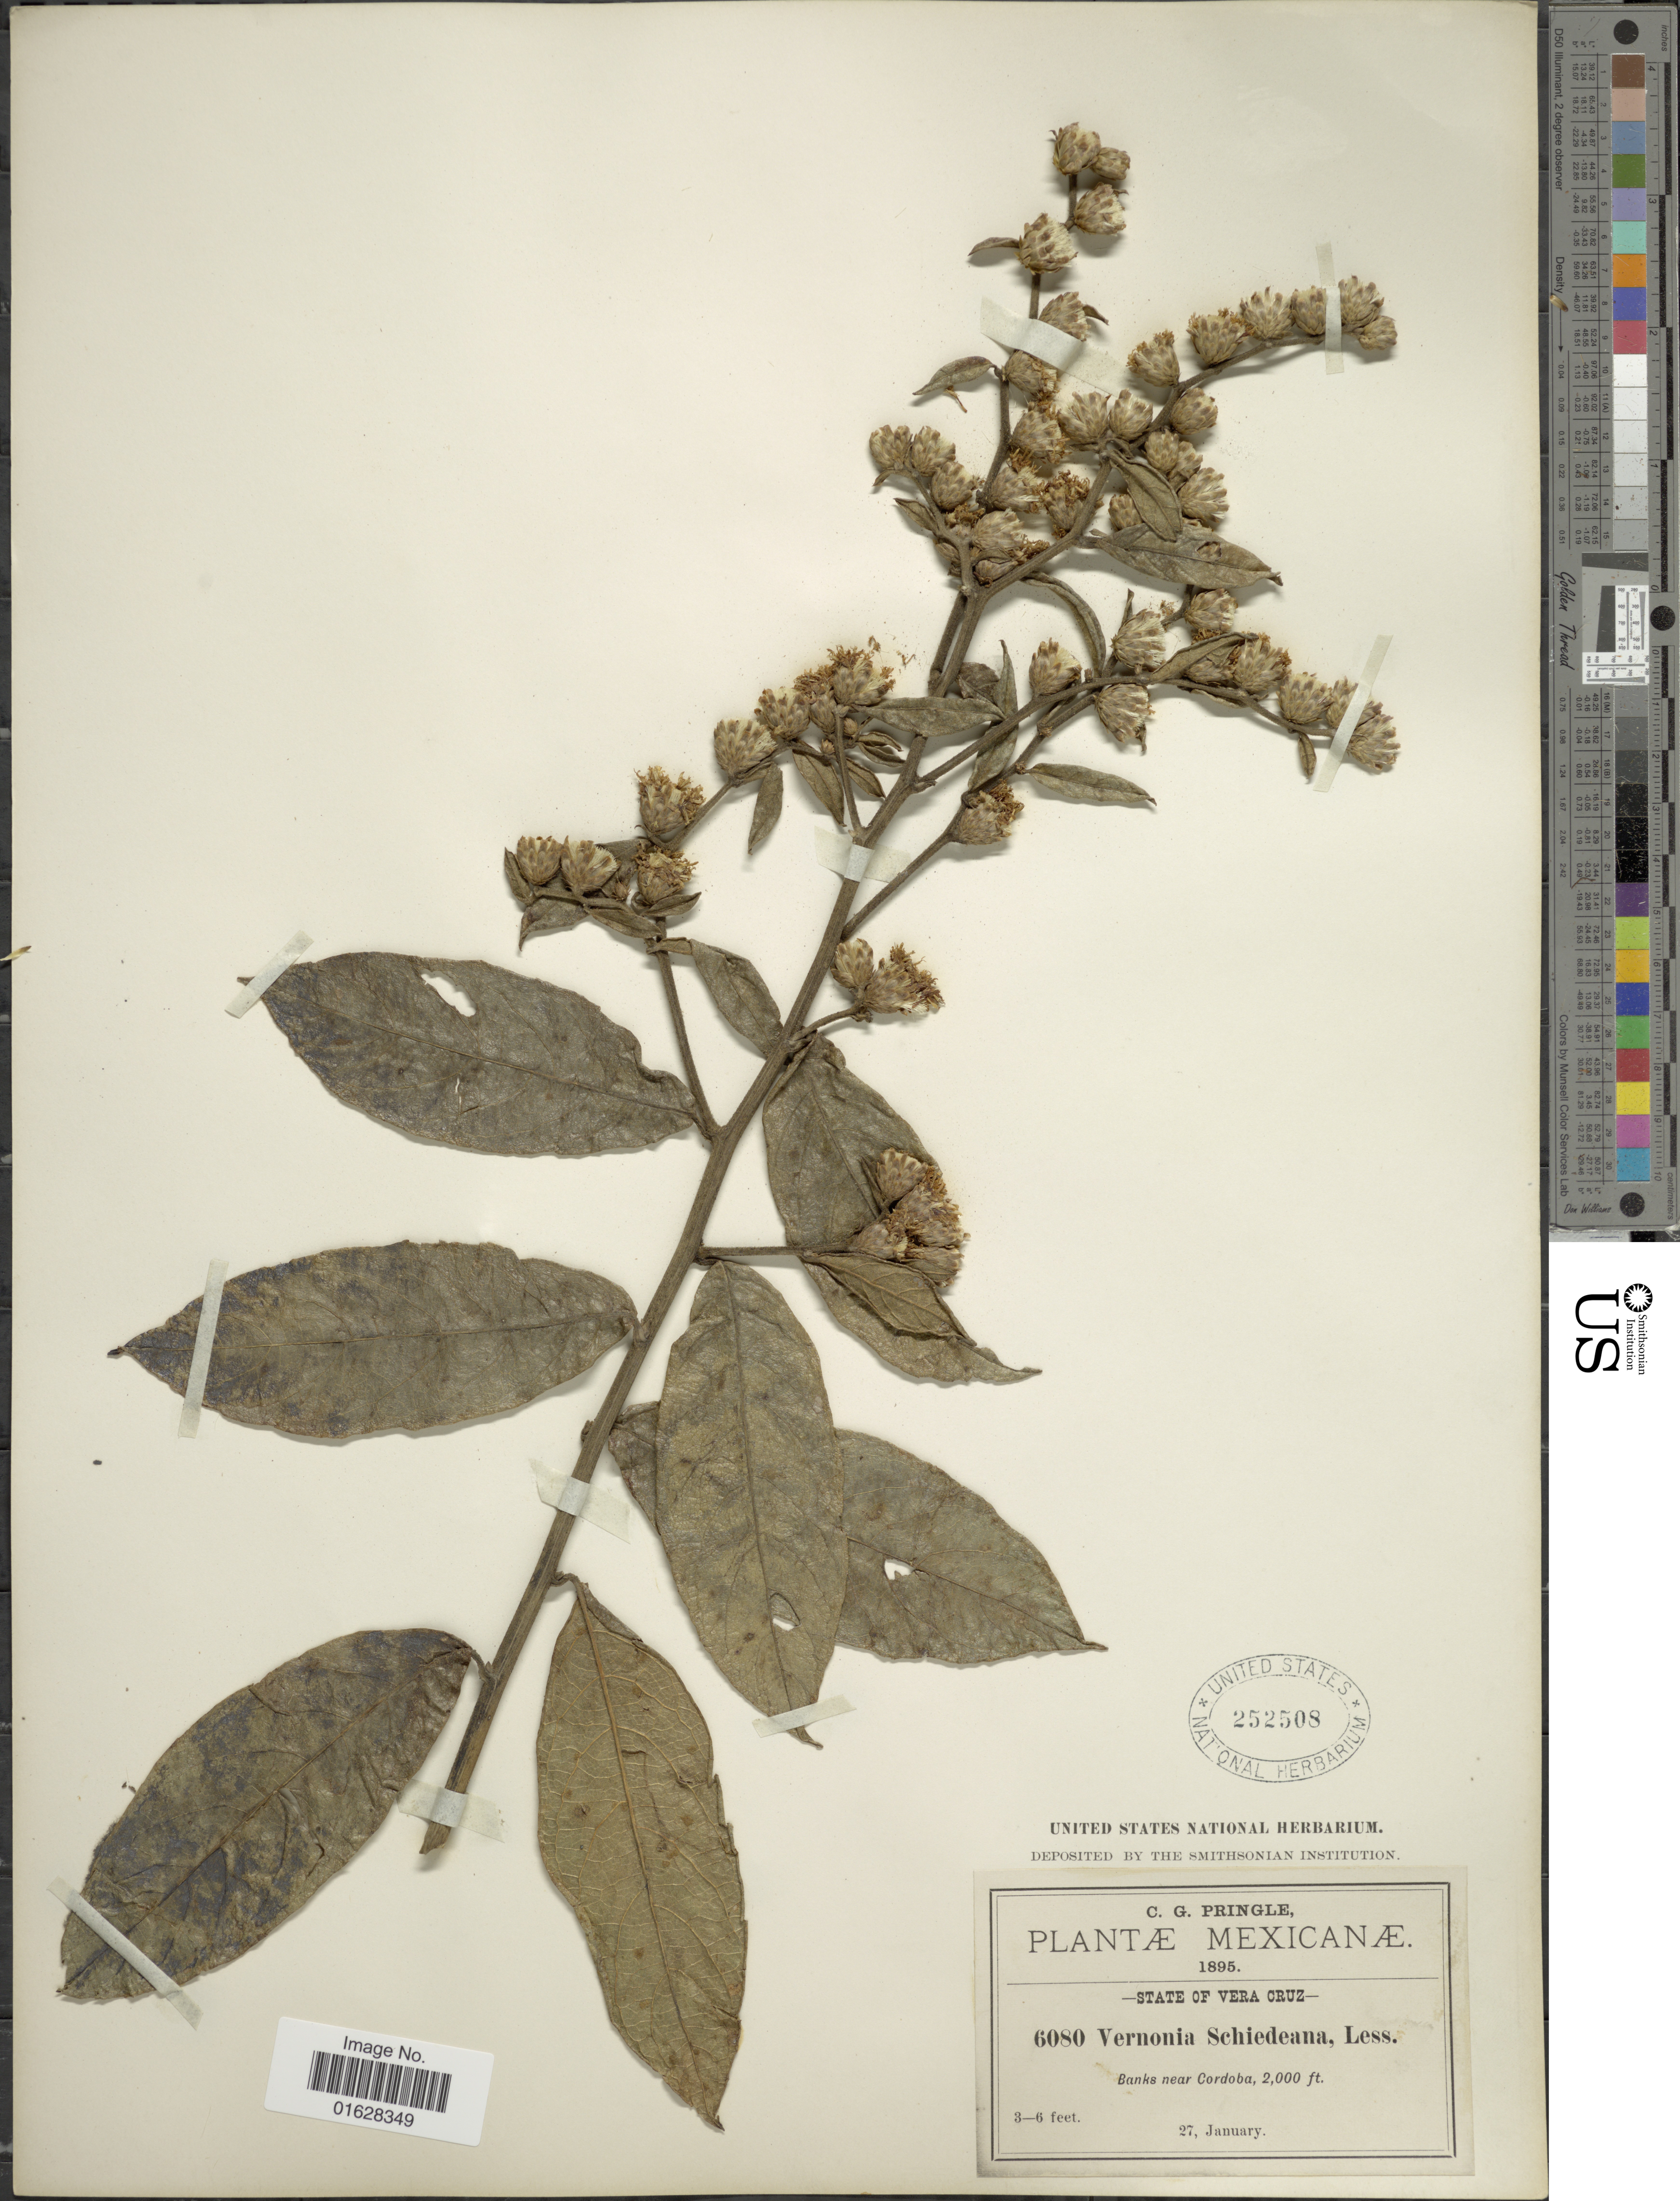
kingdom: Plantae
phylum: Tracheophyta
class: Magnoliopsida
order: Asterales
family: Asteraceae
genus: Lepidaploa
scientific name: Lepidaploa tortuosa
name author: (L.) H. Rob.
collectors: C. G. Pringle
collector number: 6080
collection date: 1895-01-27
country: Mexico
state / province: Veracruz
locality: Mexicanae, State of Vera Cruz, banks near Cordoba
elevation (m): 610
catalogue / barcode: US 252508